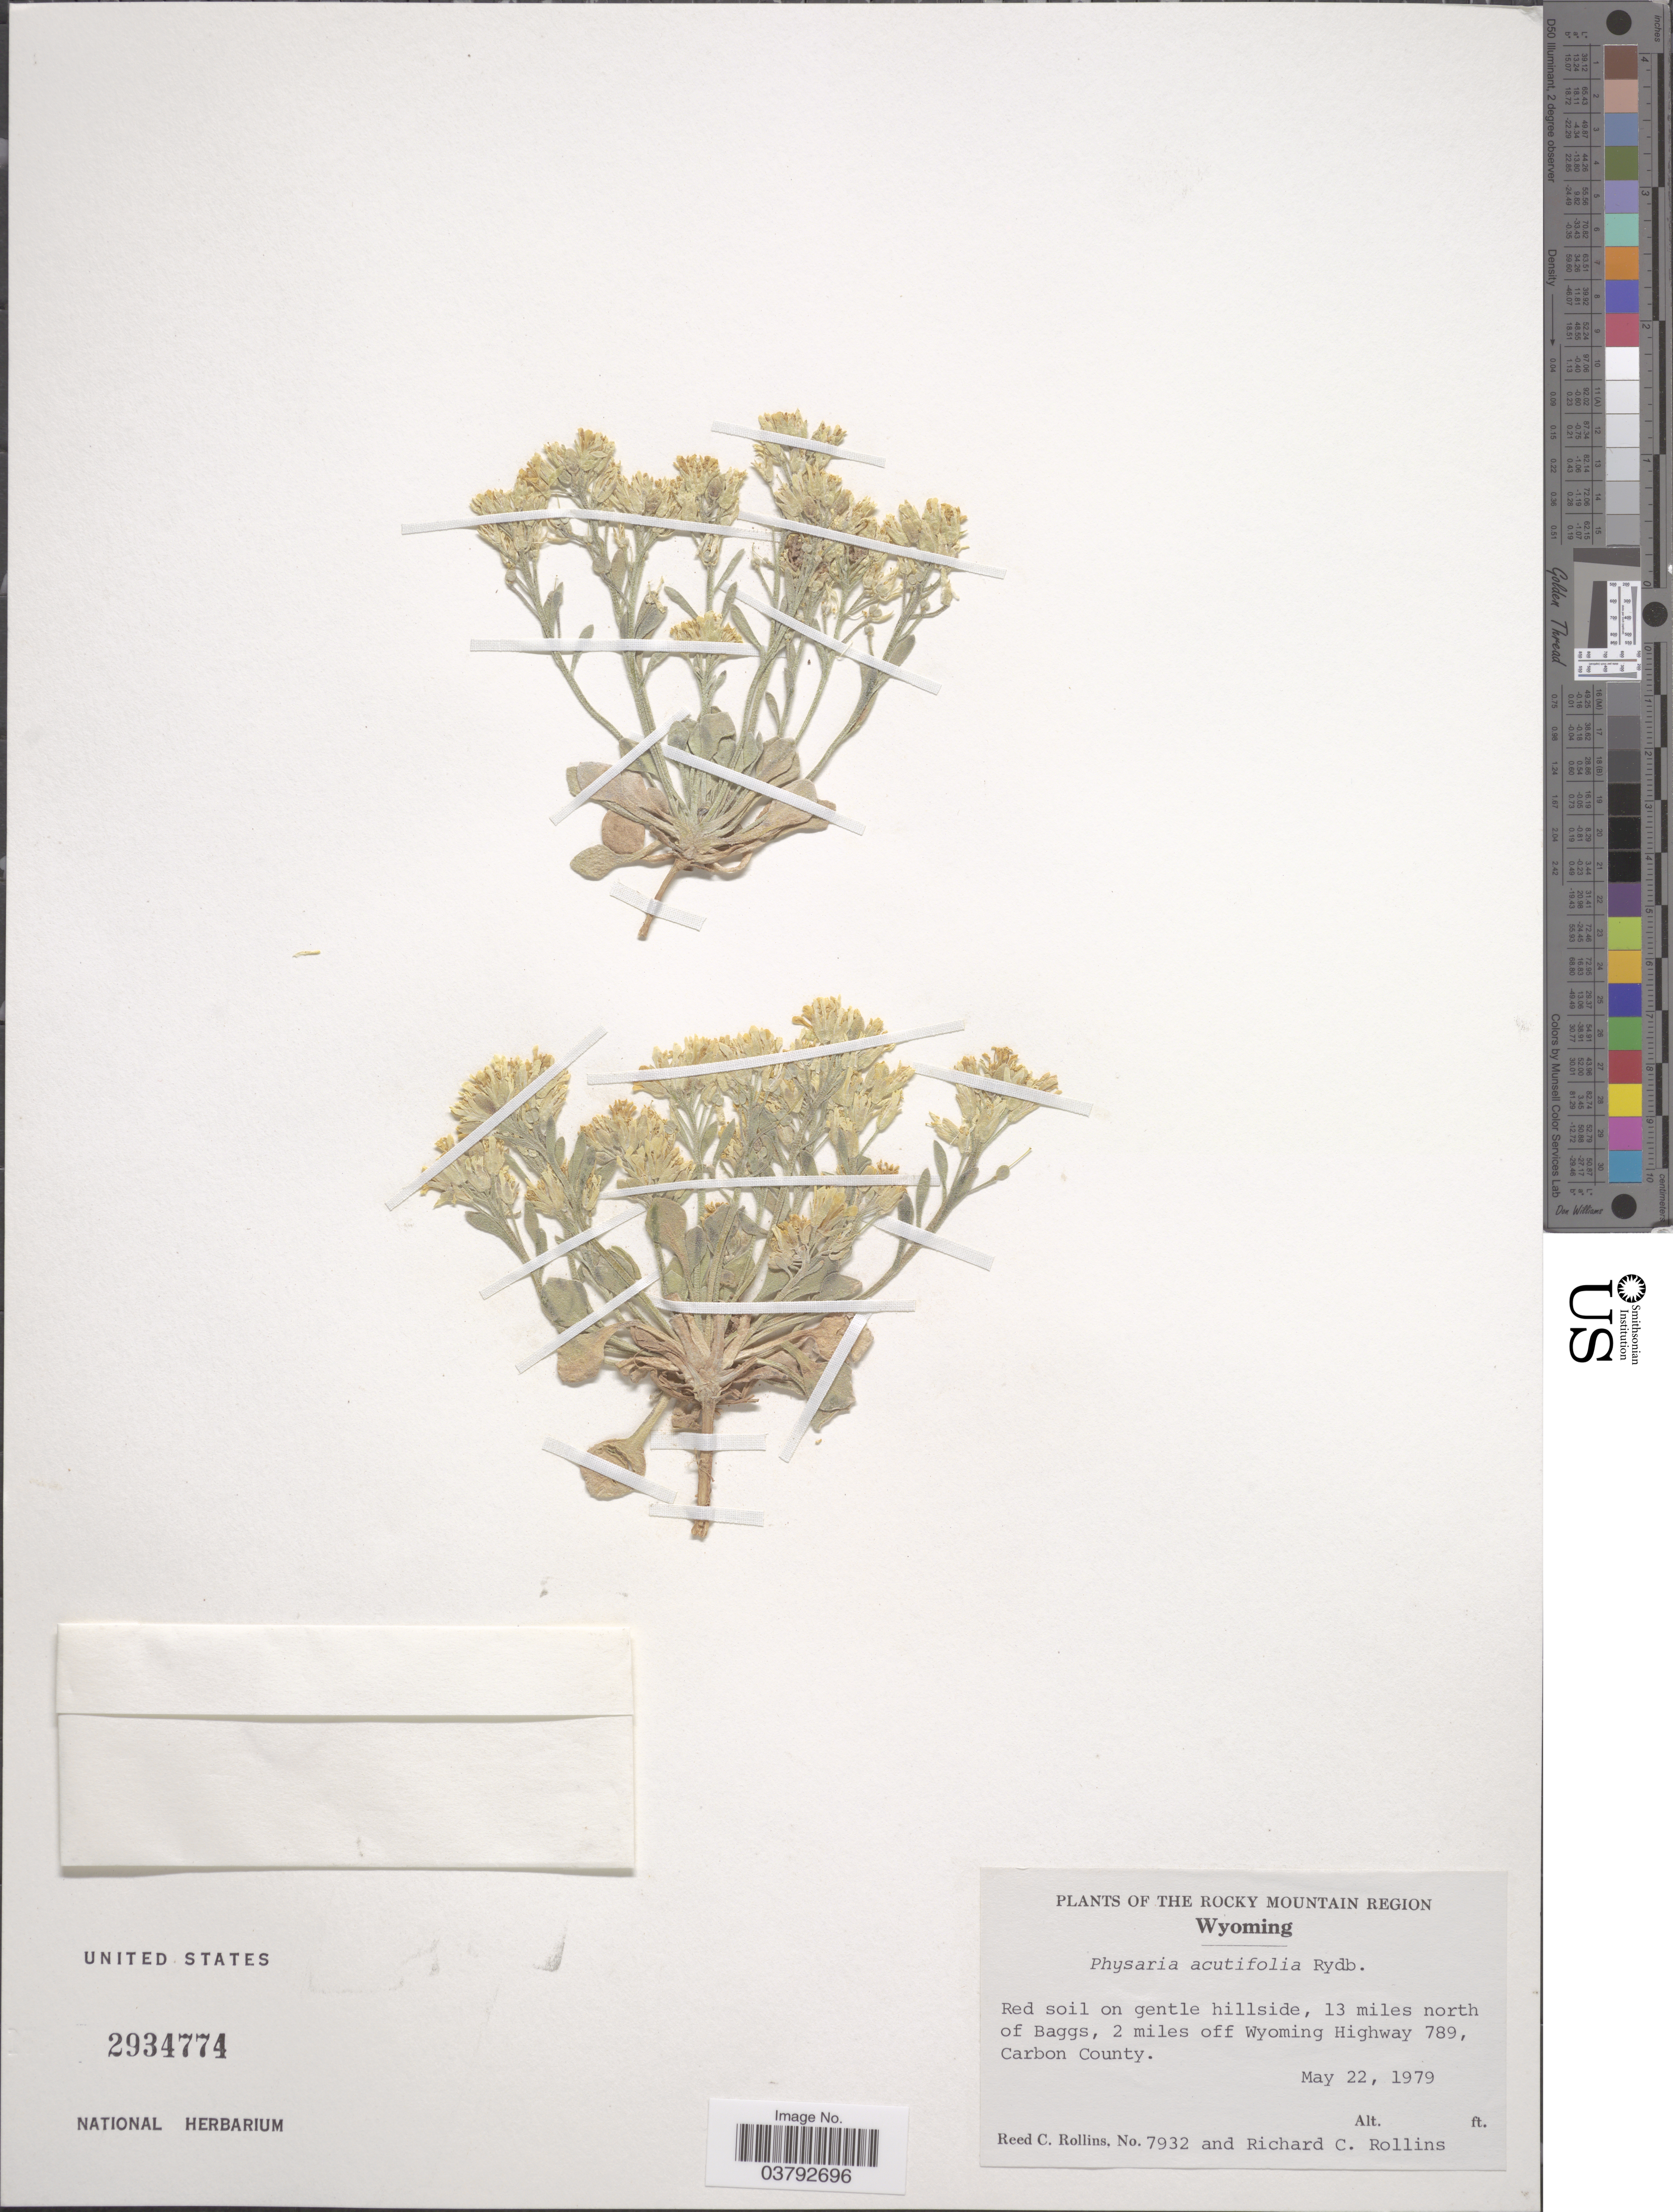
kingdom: Plantae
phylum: Tracheophyta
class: Magnoliopsida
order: Brassicales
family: Brassicaceae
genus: Physaria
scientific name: Physaria acutifolia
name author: Rydb.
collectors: R. C. Rollins & R. C. Rollins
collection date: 1979-05-22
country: United States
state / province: Wyoming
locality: The Rocky Mountain Region. 13 miles north of Baggs, 2 miles off Wyoming Highway 789, Carbon County.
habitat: red soil on gentle hillside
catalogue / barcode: US 2934774